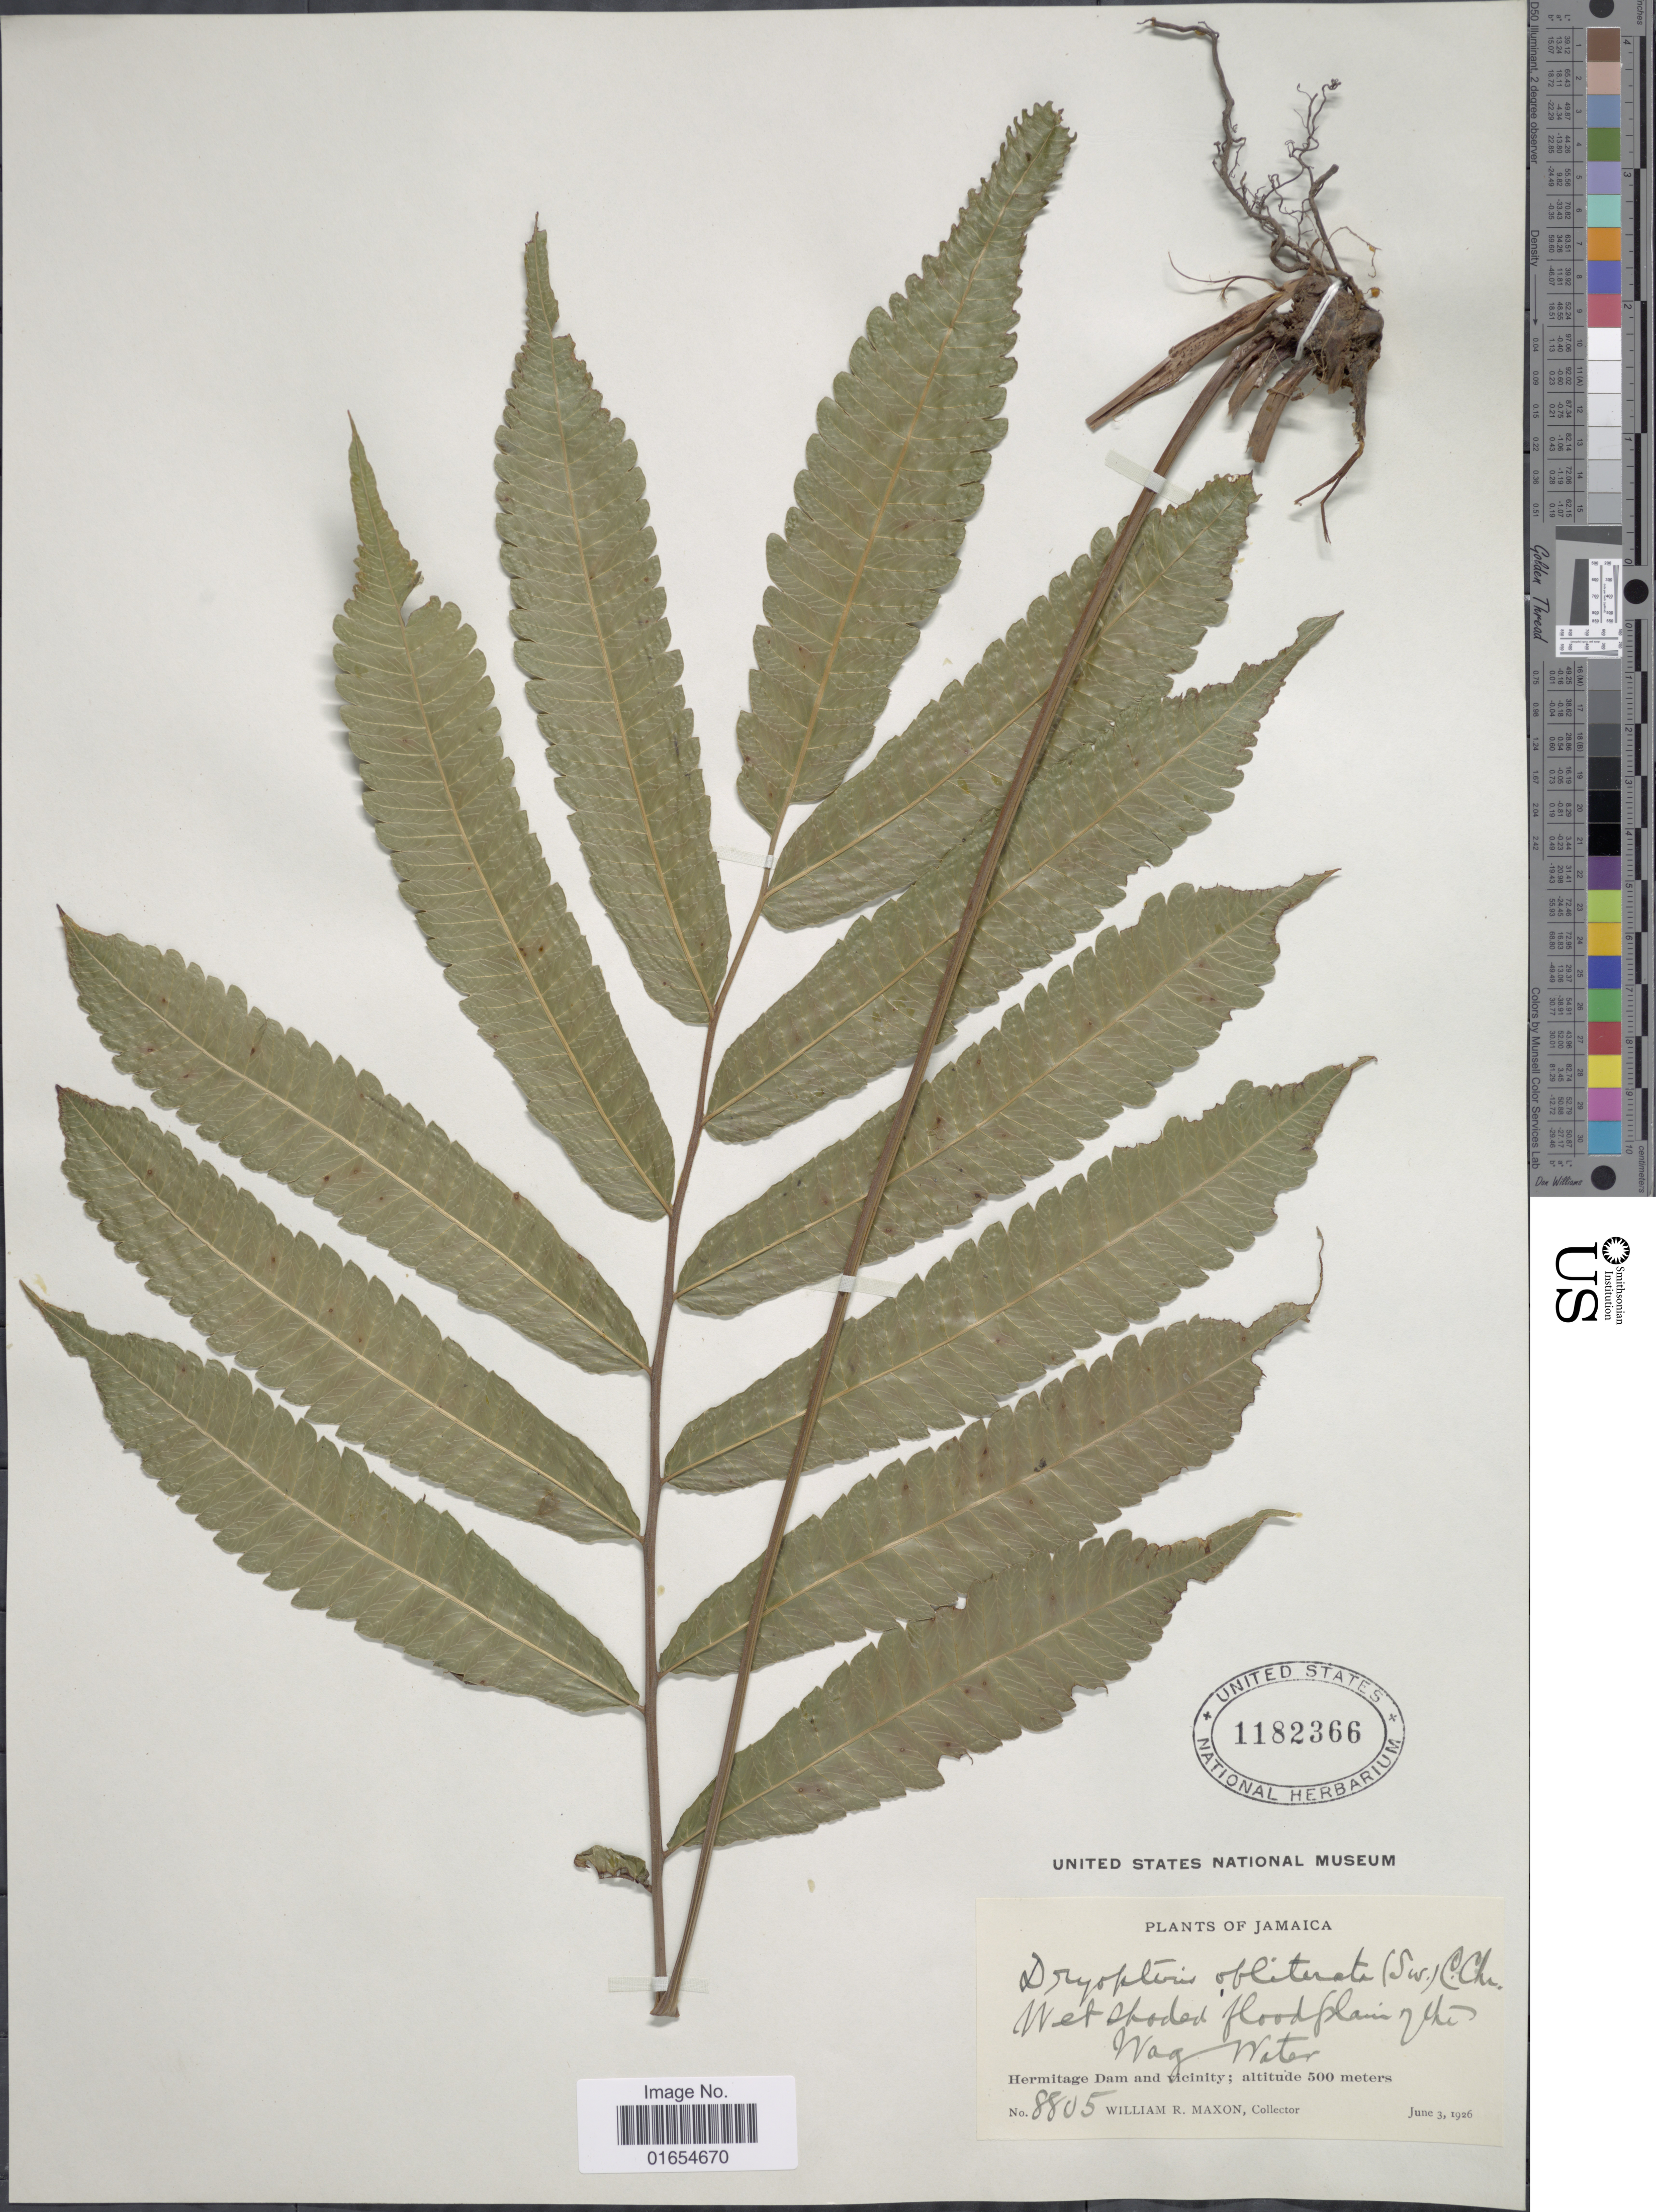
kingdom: Plantae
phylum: Tracheophyta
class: Polypodiopsida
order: Polypodiales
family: Thelypteridaceae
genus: Goniopteris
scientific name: Goniopteris obliterata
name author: (Sw.) C. Presl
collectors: W. R. Maxon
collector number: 8805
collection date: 1926-06-03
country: Jamaica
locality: Hermitage Dam and vicinity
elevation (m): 500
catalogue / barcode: US 1182366